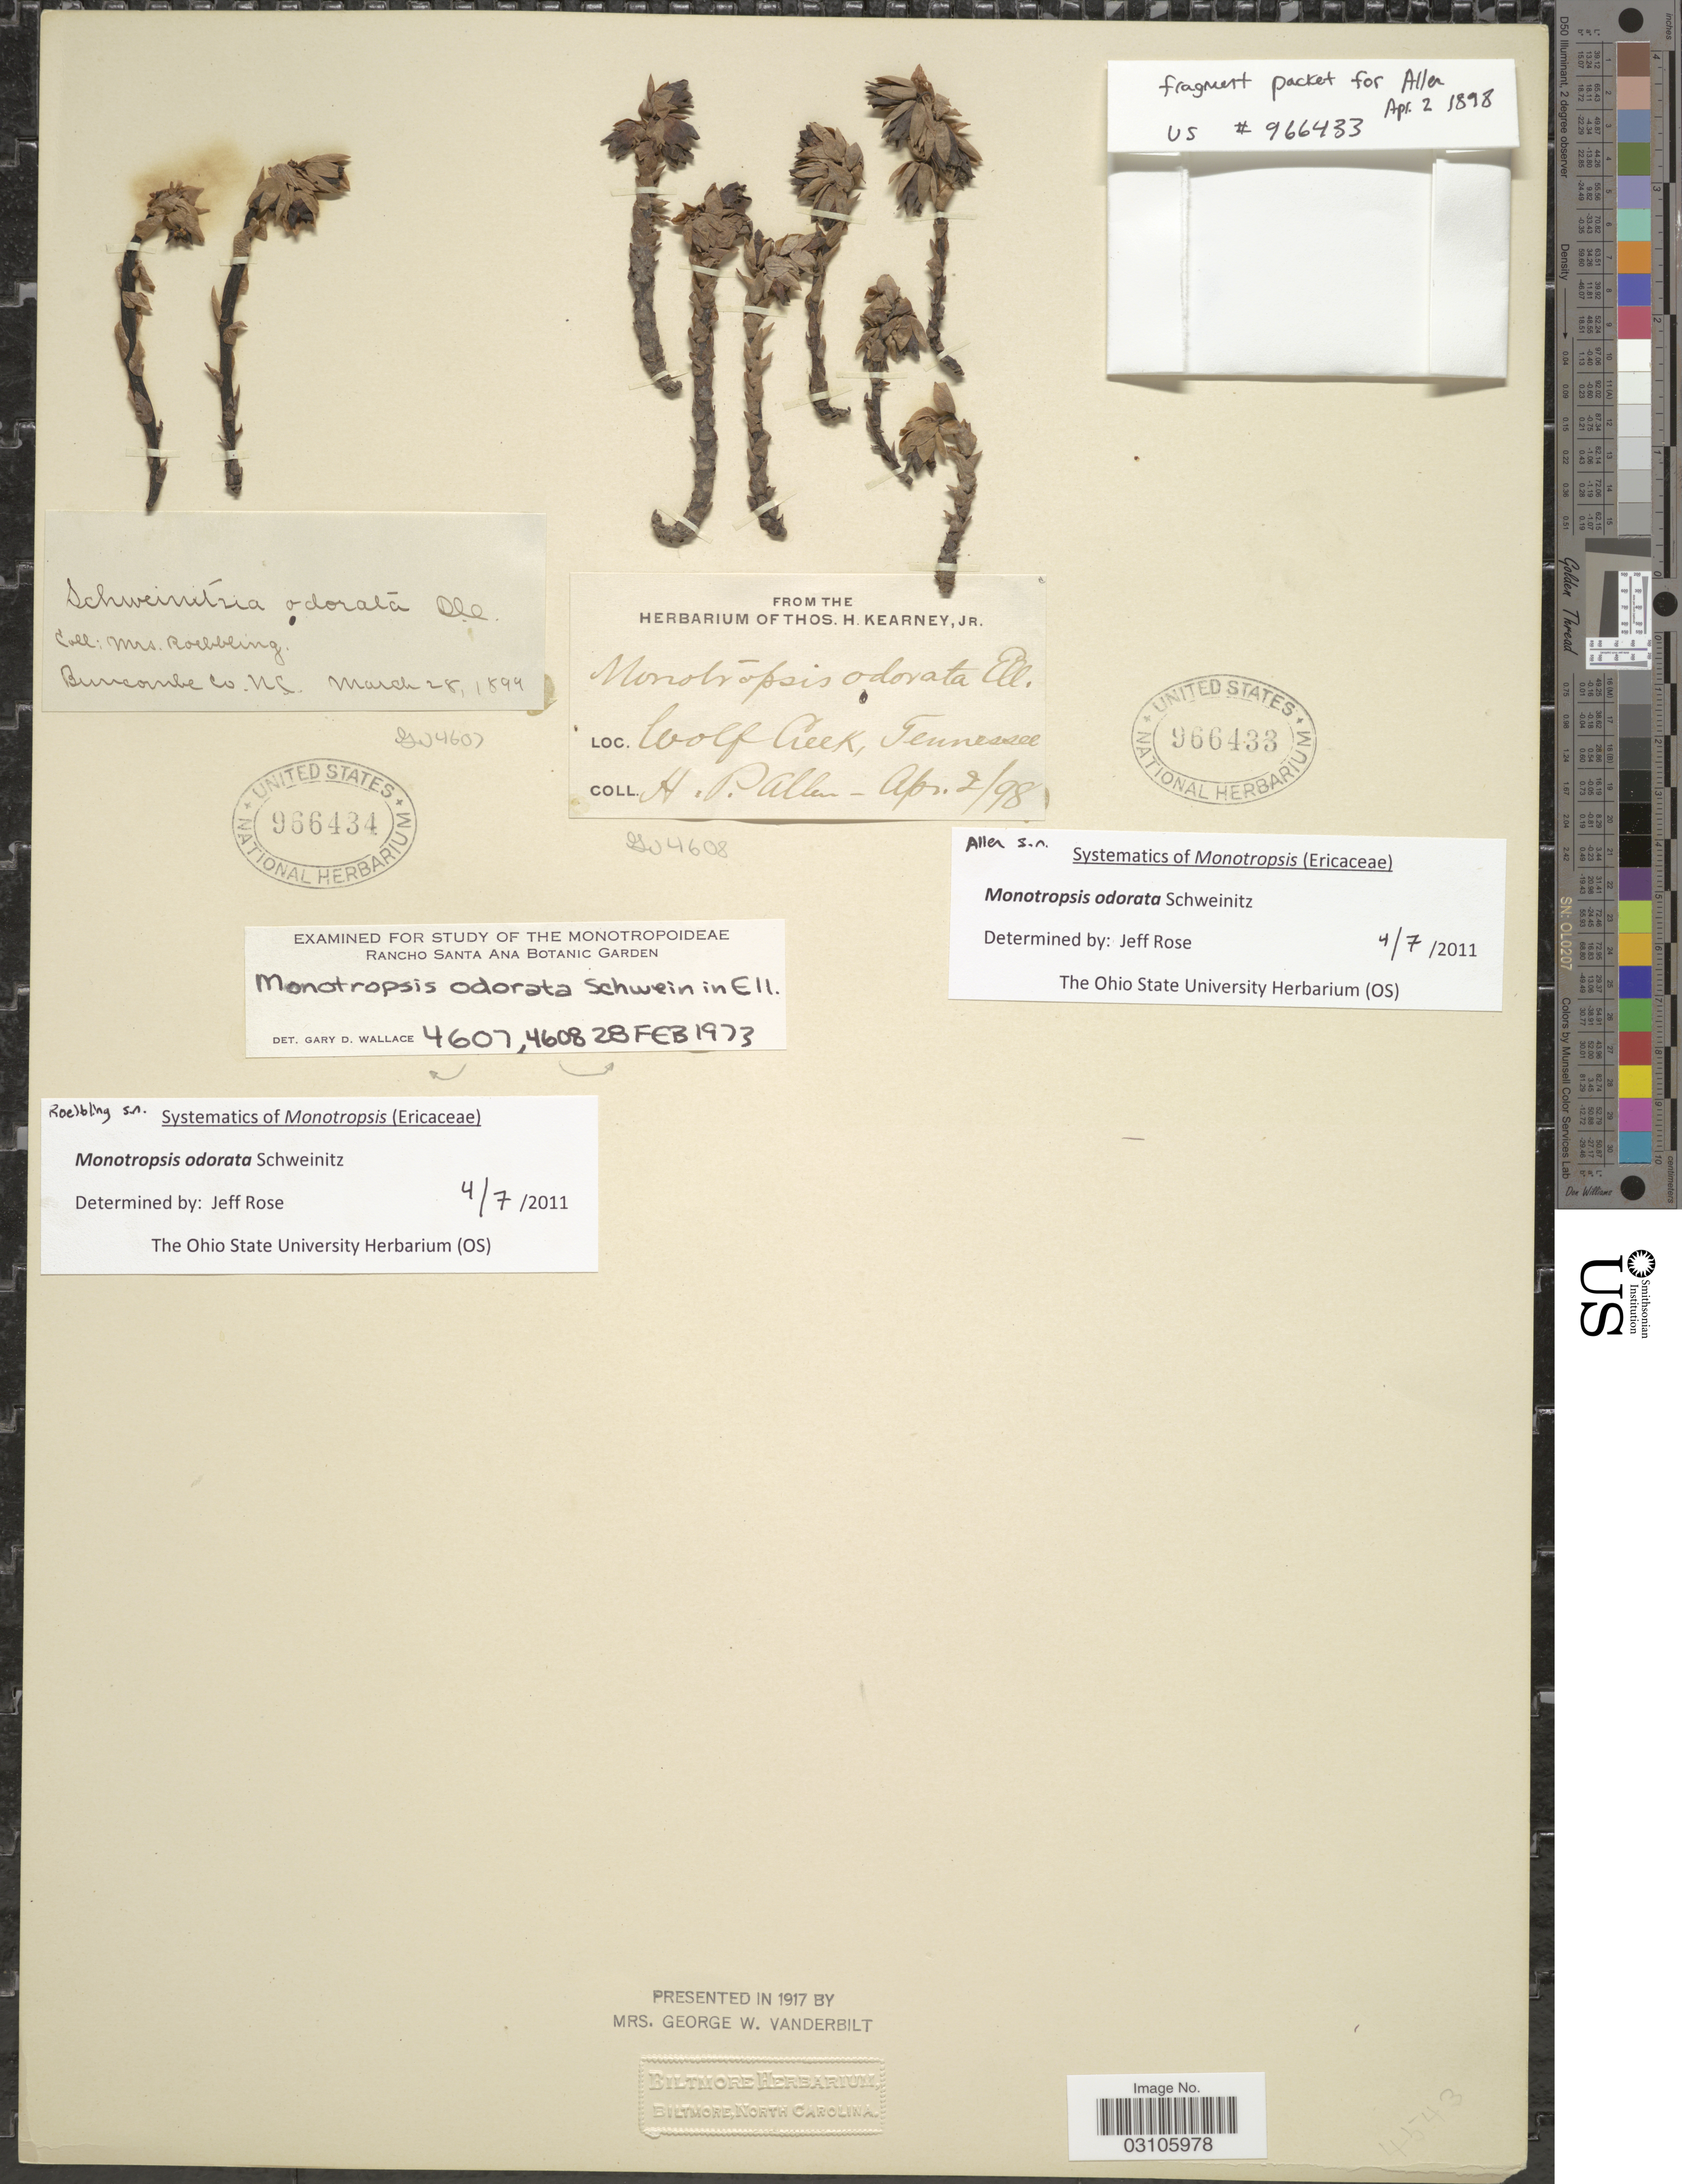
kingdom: Plantae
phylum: Tracheophyta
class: Magnoliopsida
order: Ericales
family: Ericaceae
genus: Monotropsis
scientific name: Monotropsis odorata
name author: Schwein. ex Elliott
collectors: Roebbling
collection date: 1894-03-28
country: United States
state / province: North Carolina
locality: Buncombe Co. N. C.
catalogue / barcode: US 966434